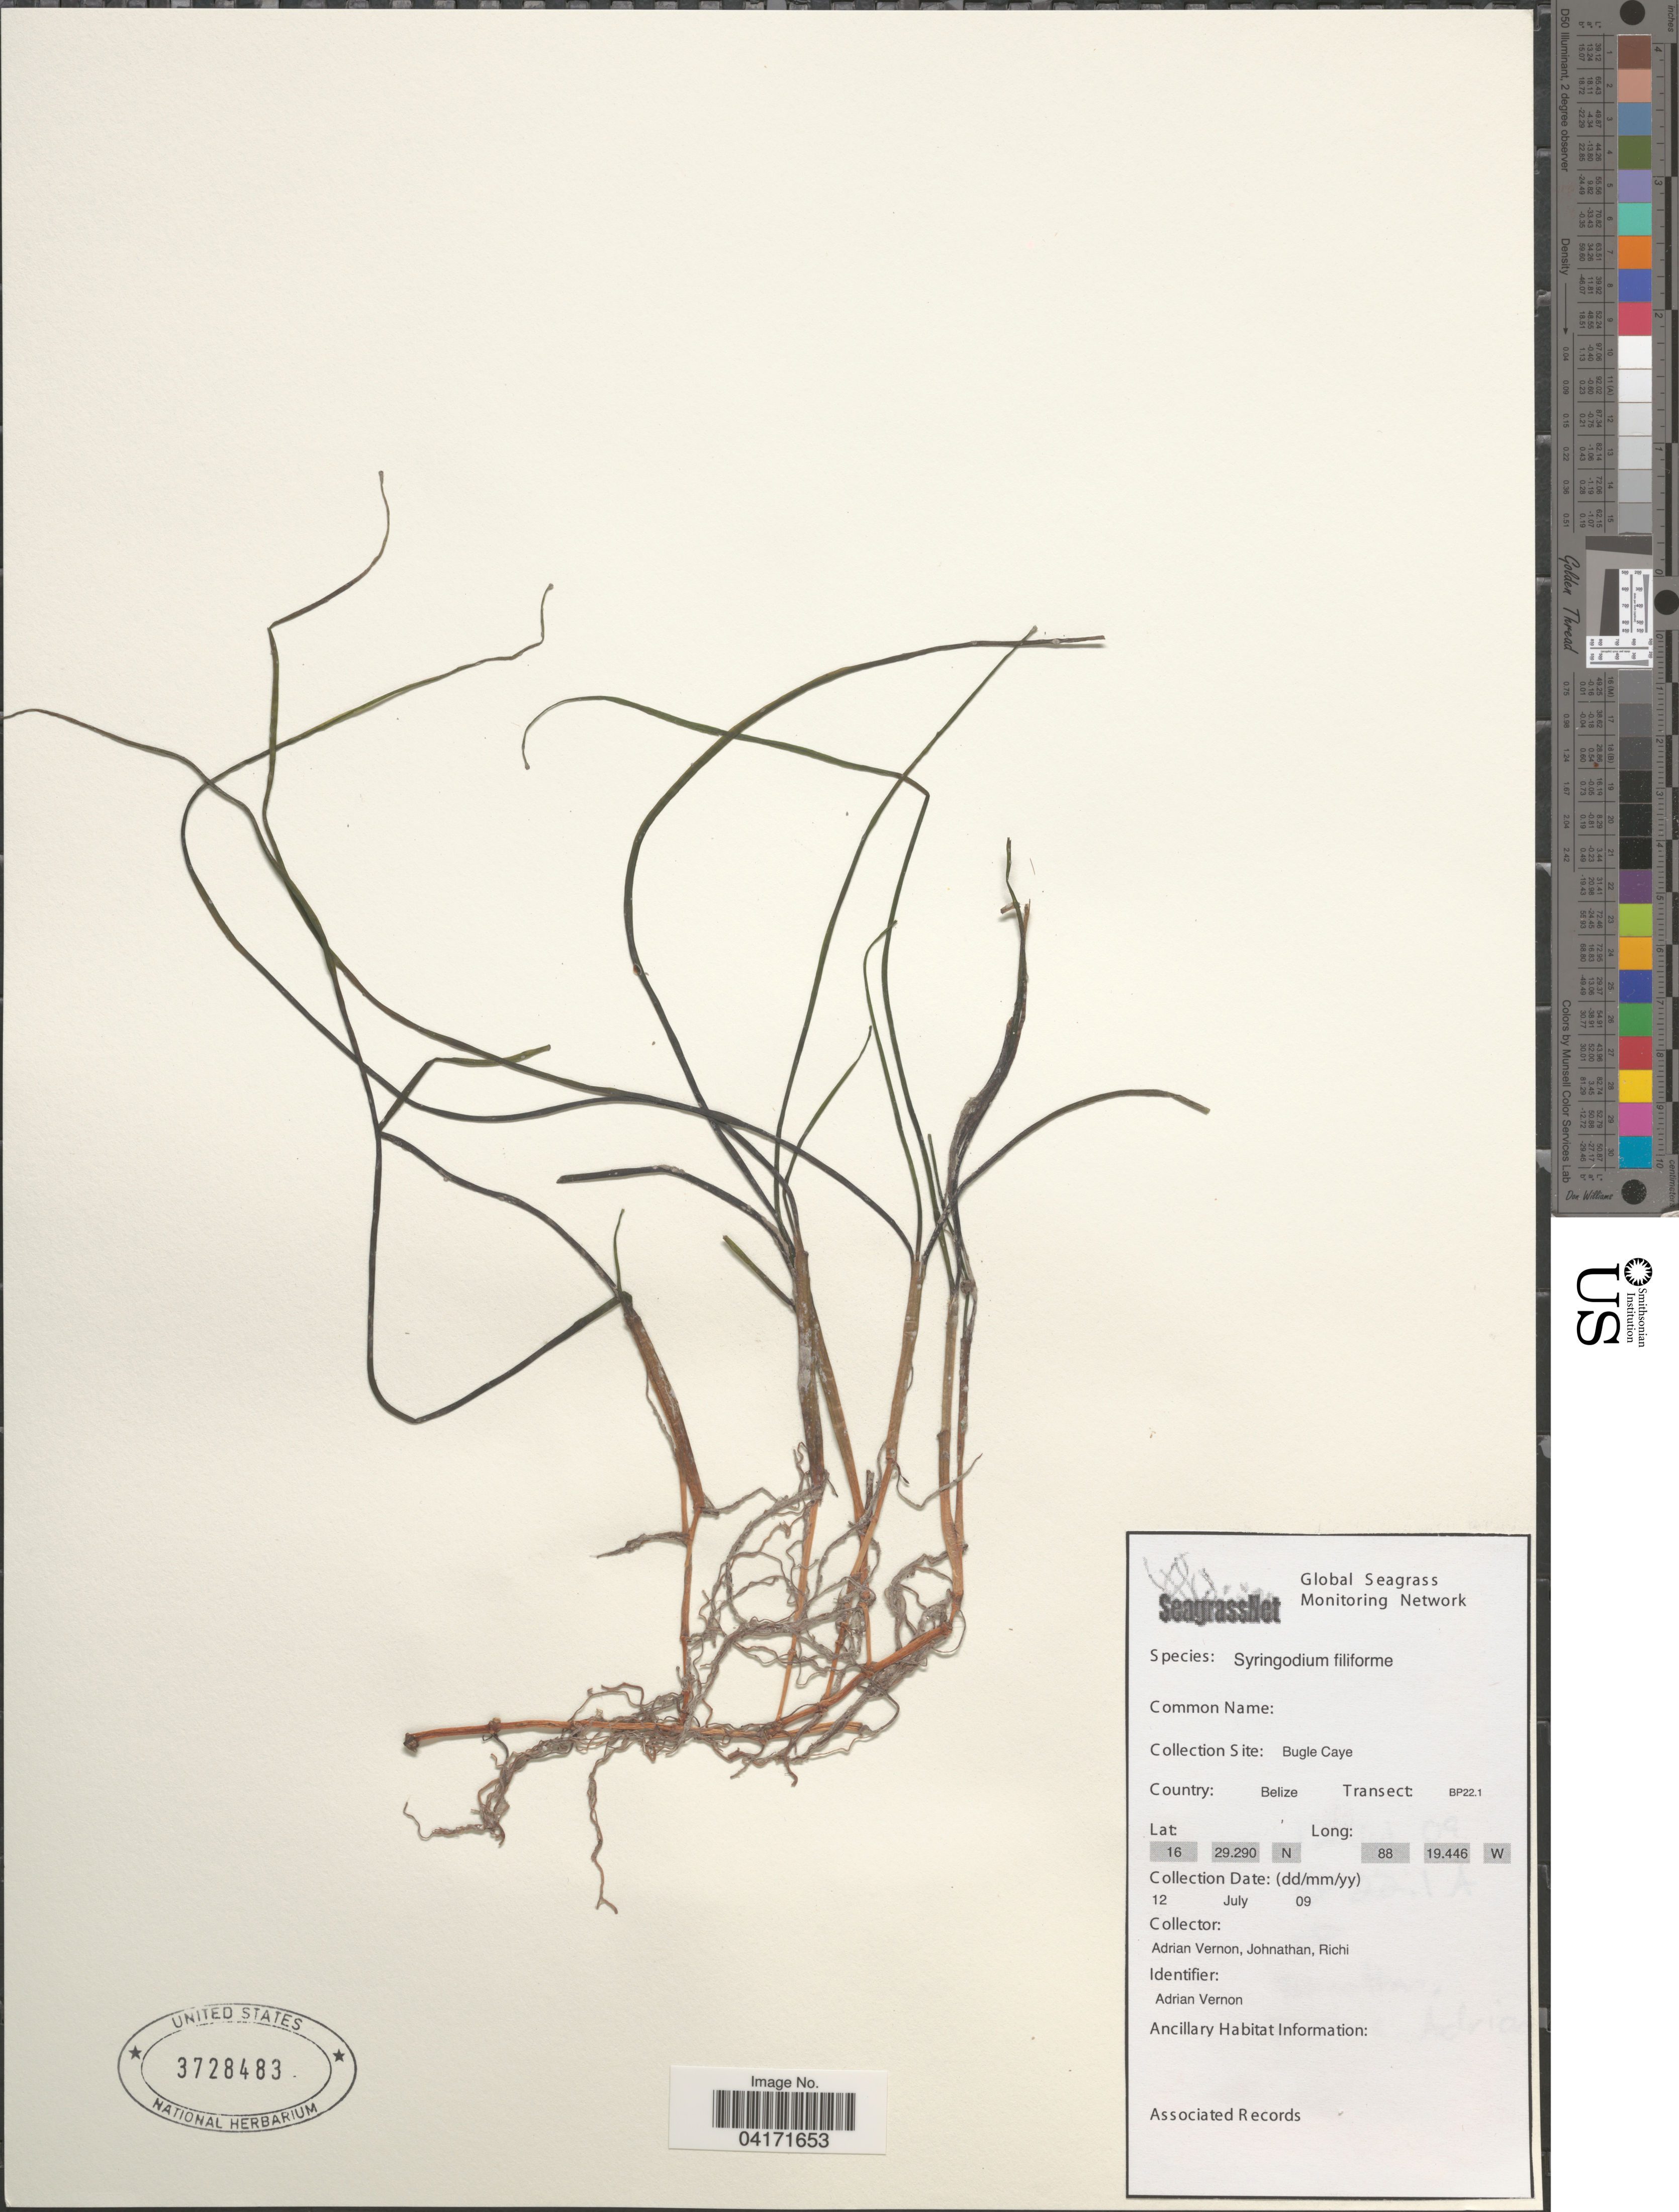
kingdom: Plantae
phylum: Tracheophyta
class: Liliopsida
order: Alismatales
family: Cymodoceaceae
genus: Syringodium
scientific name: Syringodium filiforme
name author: Kütz.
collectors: A. Vernon, Johnathan & Richi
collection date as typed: Transcribed d/m/y: 12/7/9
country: Belize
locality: Bugle Caye. Transect: BP22.1.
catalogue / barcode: US 3728483